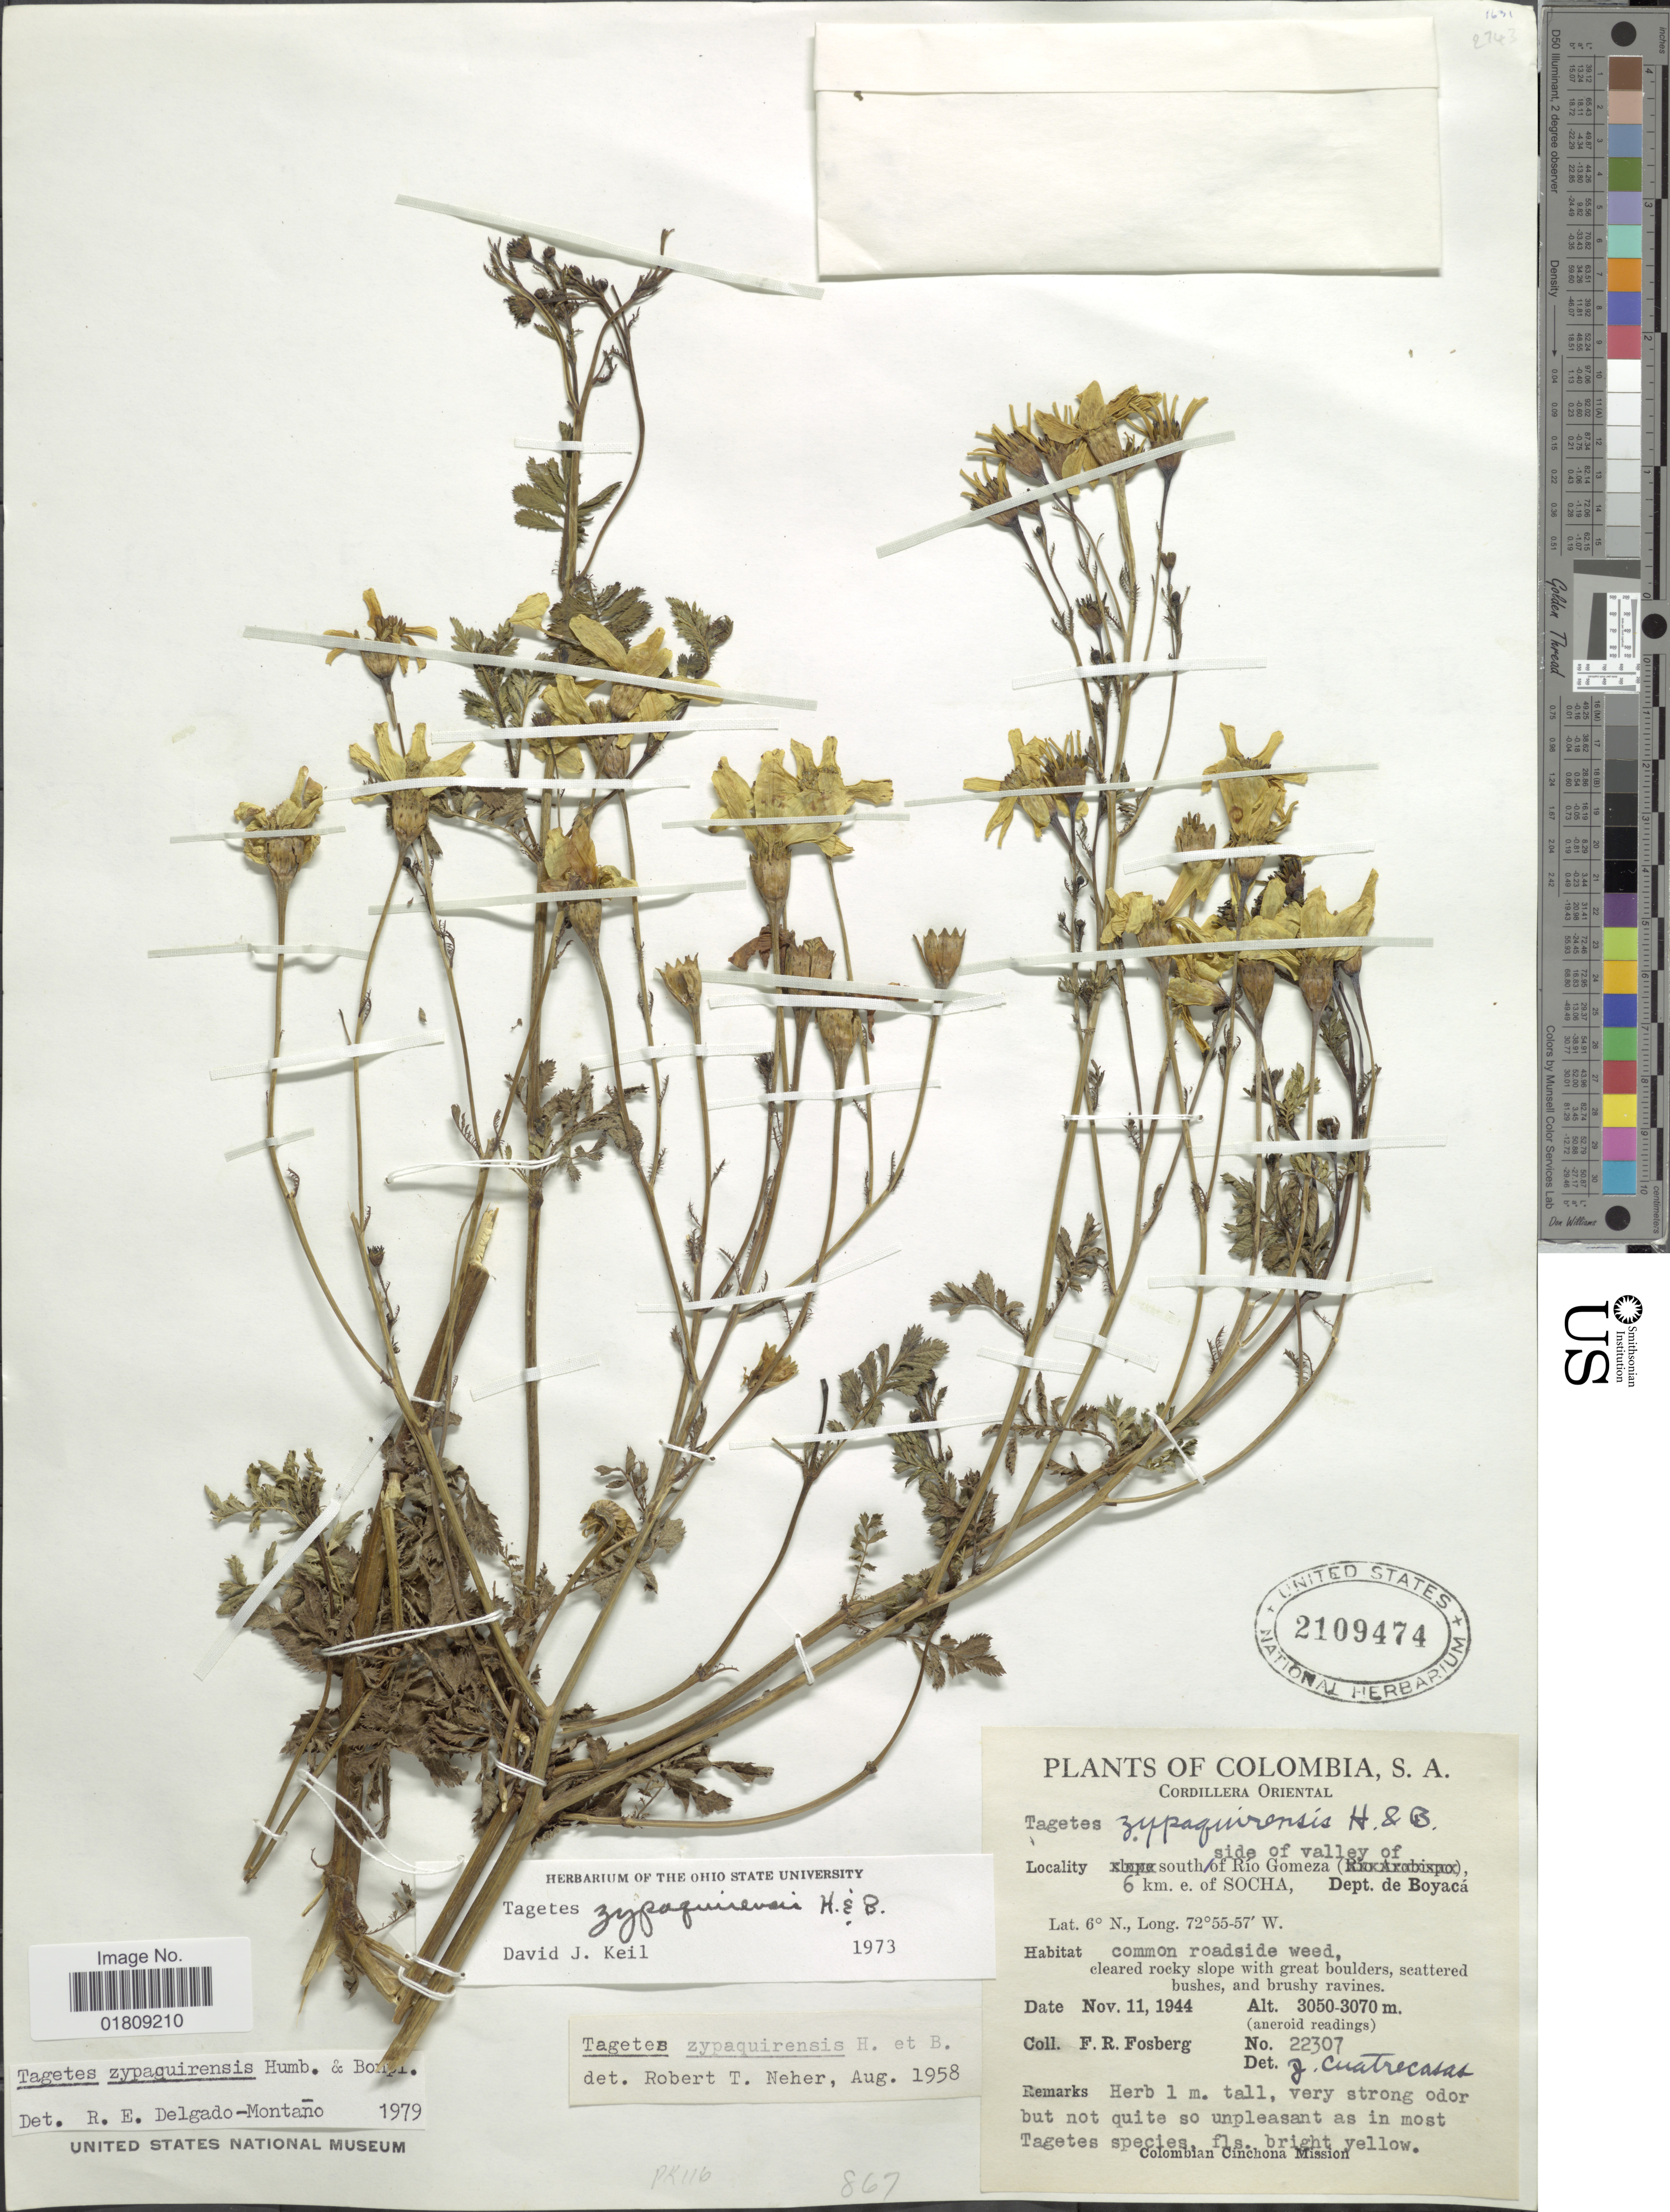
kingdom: Plantae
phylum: Tracheophyta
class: Magnoliopsida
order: Asterales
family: Asteraceae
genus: Tagetes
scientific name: Tagetes zypaquirensis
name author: Humb. & Bonpl.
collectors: F. R. Fosberg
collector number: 22307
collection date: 1944-11-11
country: Colombia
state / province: Boyacá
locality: Cordillera Oriental, south side of valley of Rio Gomeza, 6 km e of Socha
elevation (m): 3050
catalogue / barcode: US 2109474